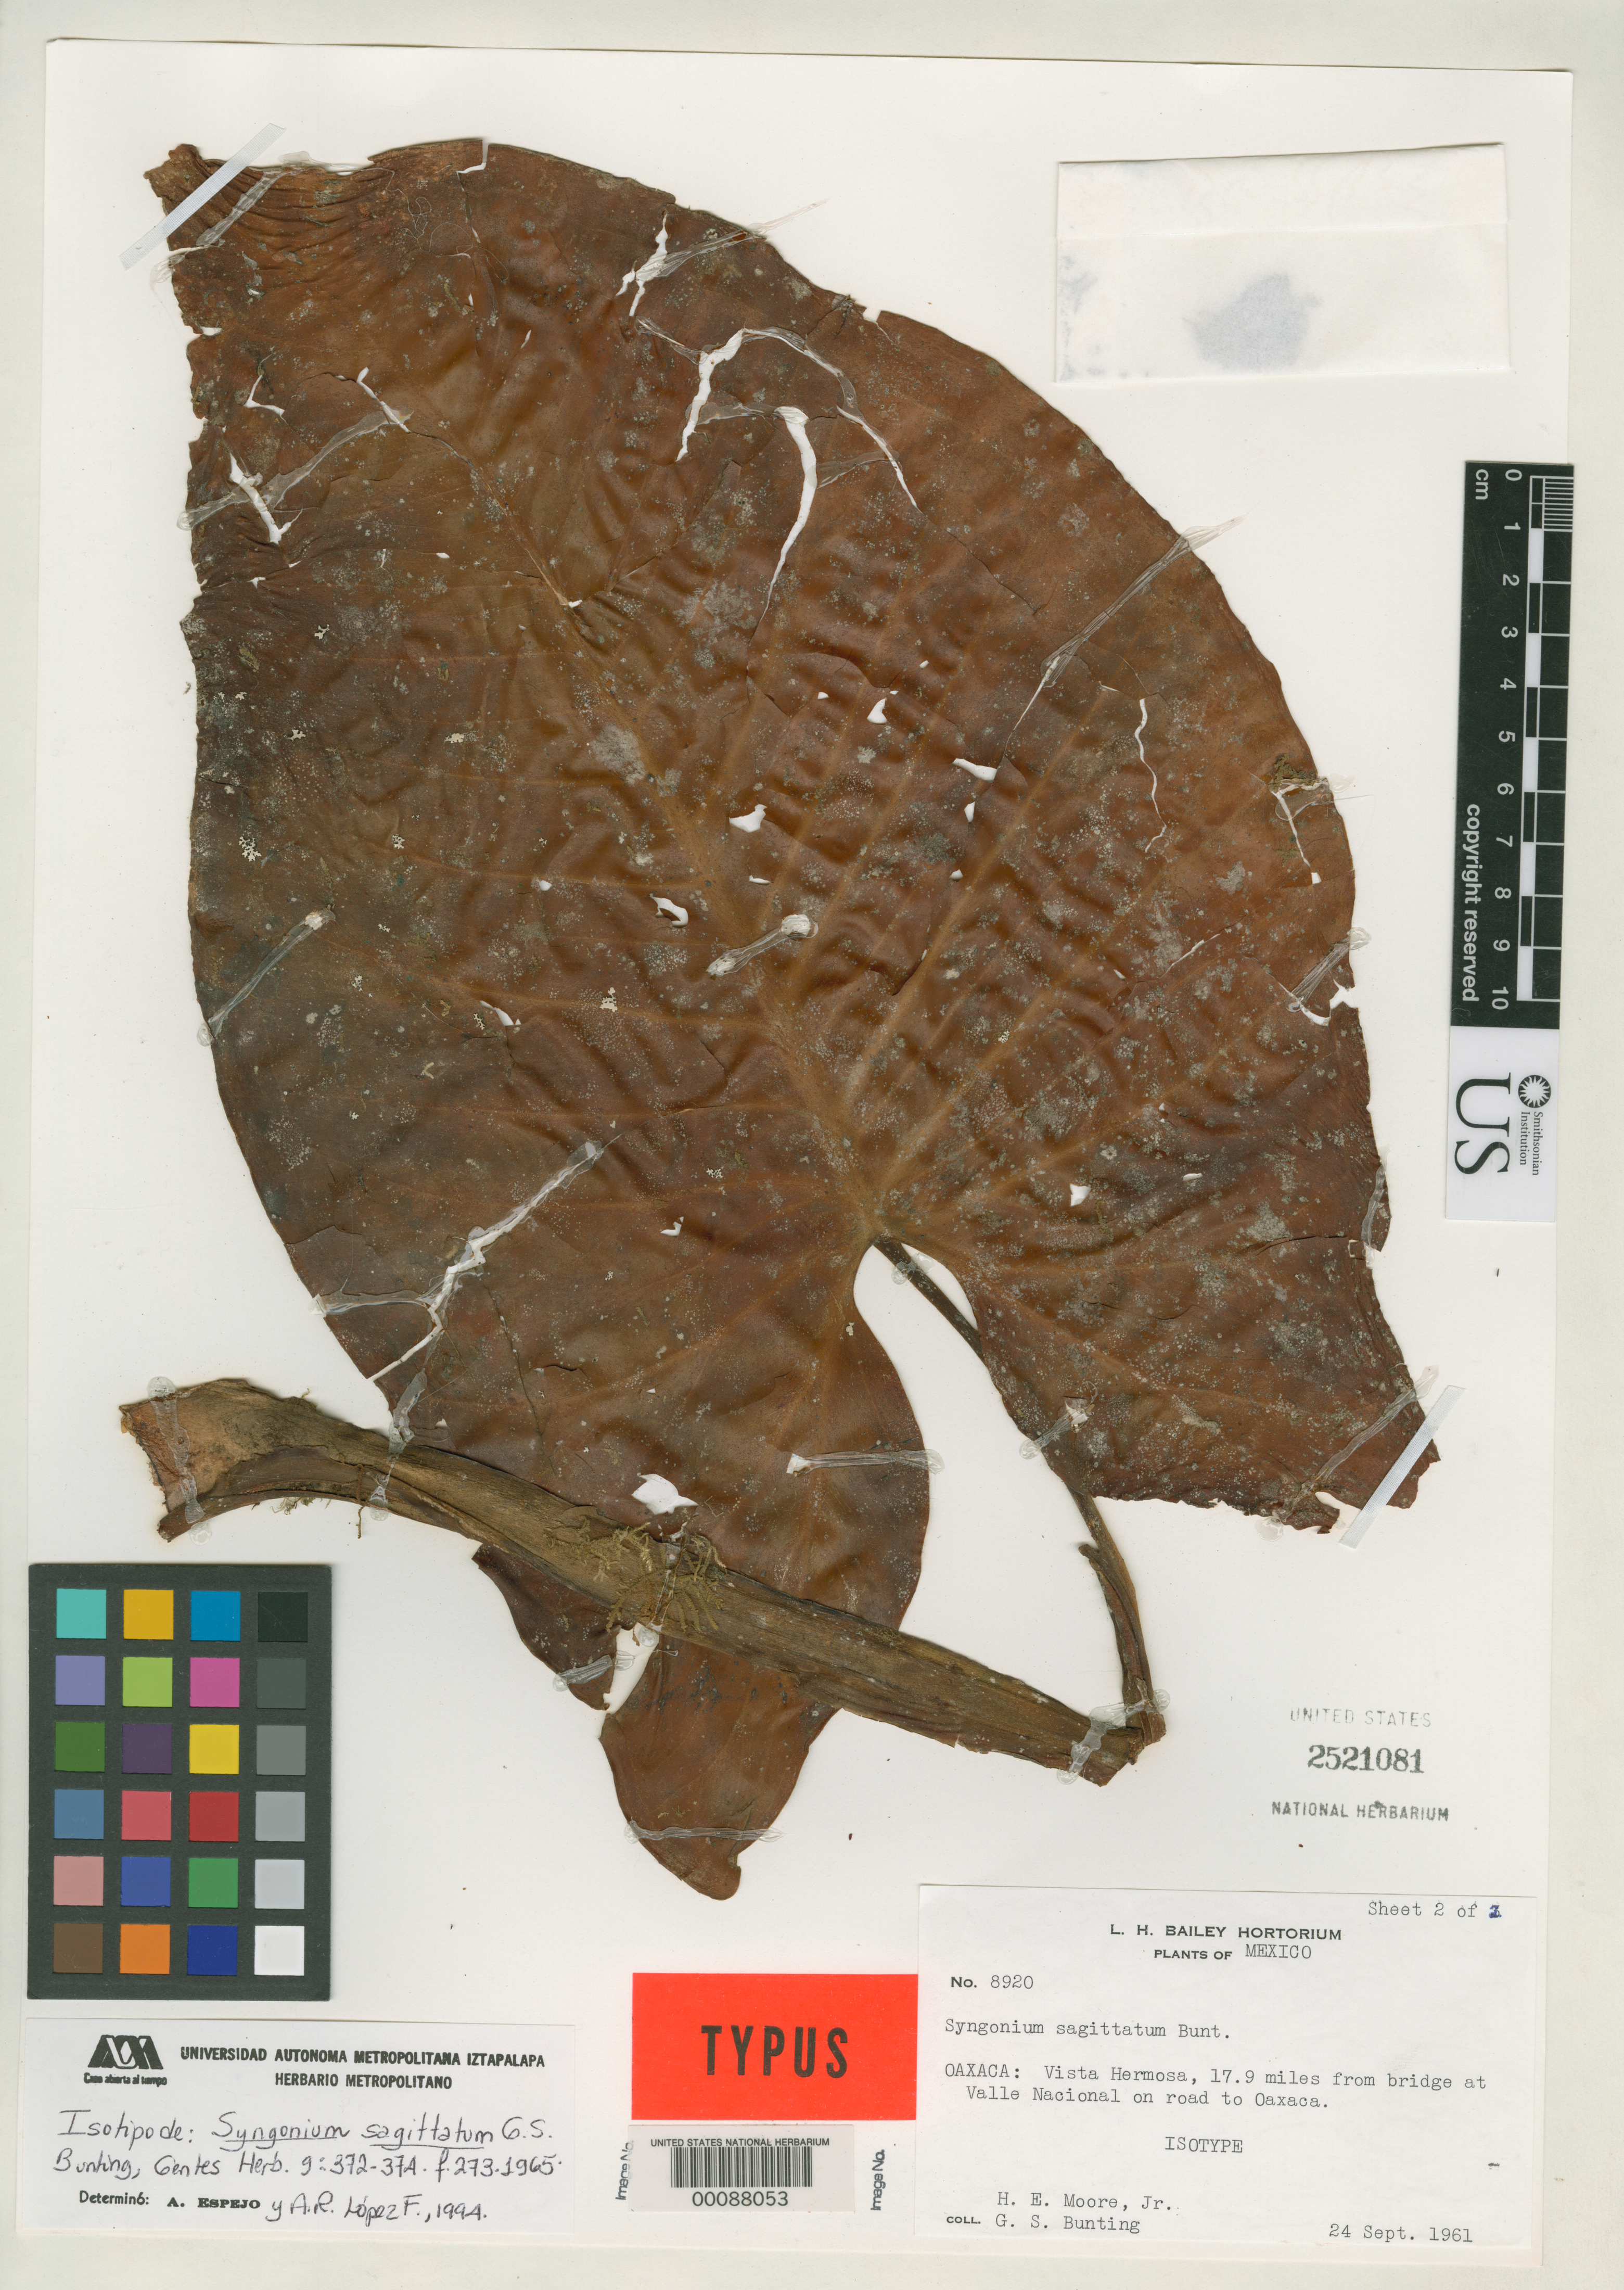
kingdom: Plantae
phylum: Tracheophyta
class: Liliopsida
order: Alismatales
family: Araceae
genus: Syngonium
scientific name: Syngonium sagittatum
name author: G.S. Bunting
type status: Isotype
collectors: H. E. Moore & G. S. Bunting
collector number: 8920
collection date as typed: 24 Sep 1961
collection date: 1961-09-24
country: Mexico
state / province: Oaxaca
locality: Vista Hermosa on road to Oaxaca.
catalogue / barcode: US 2521081